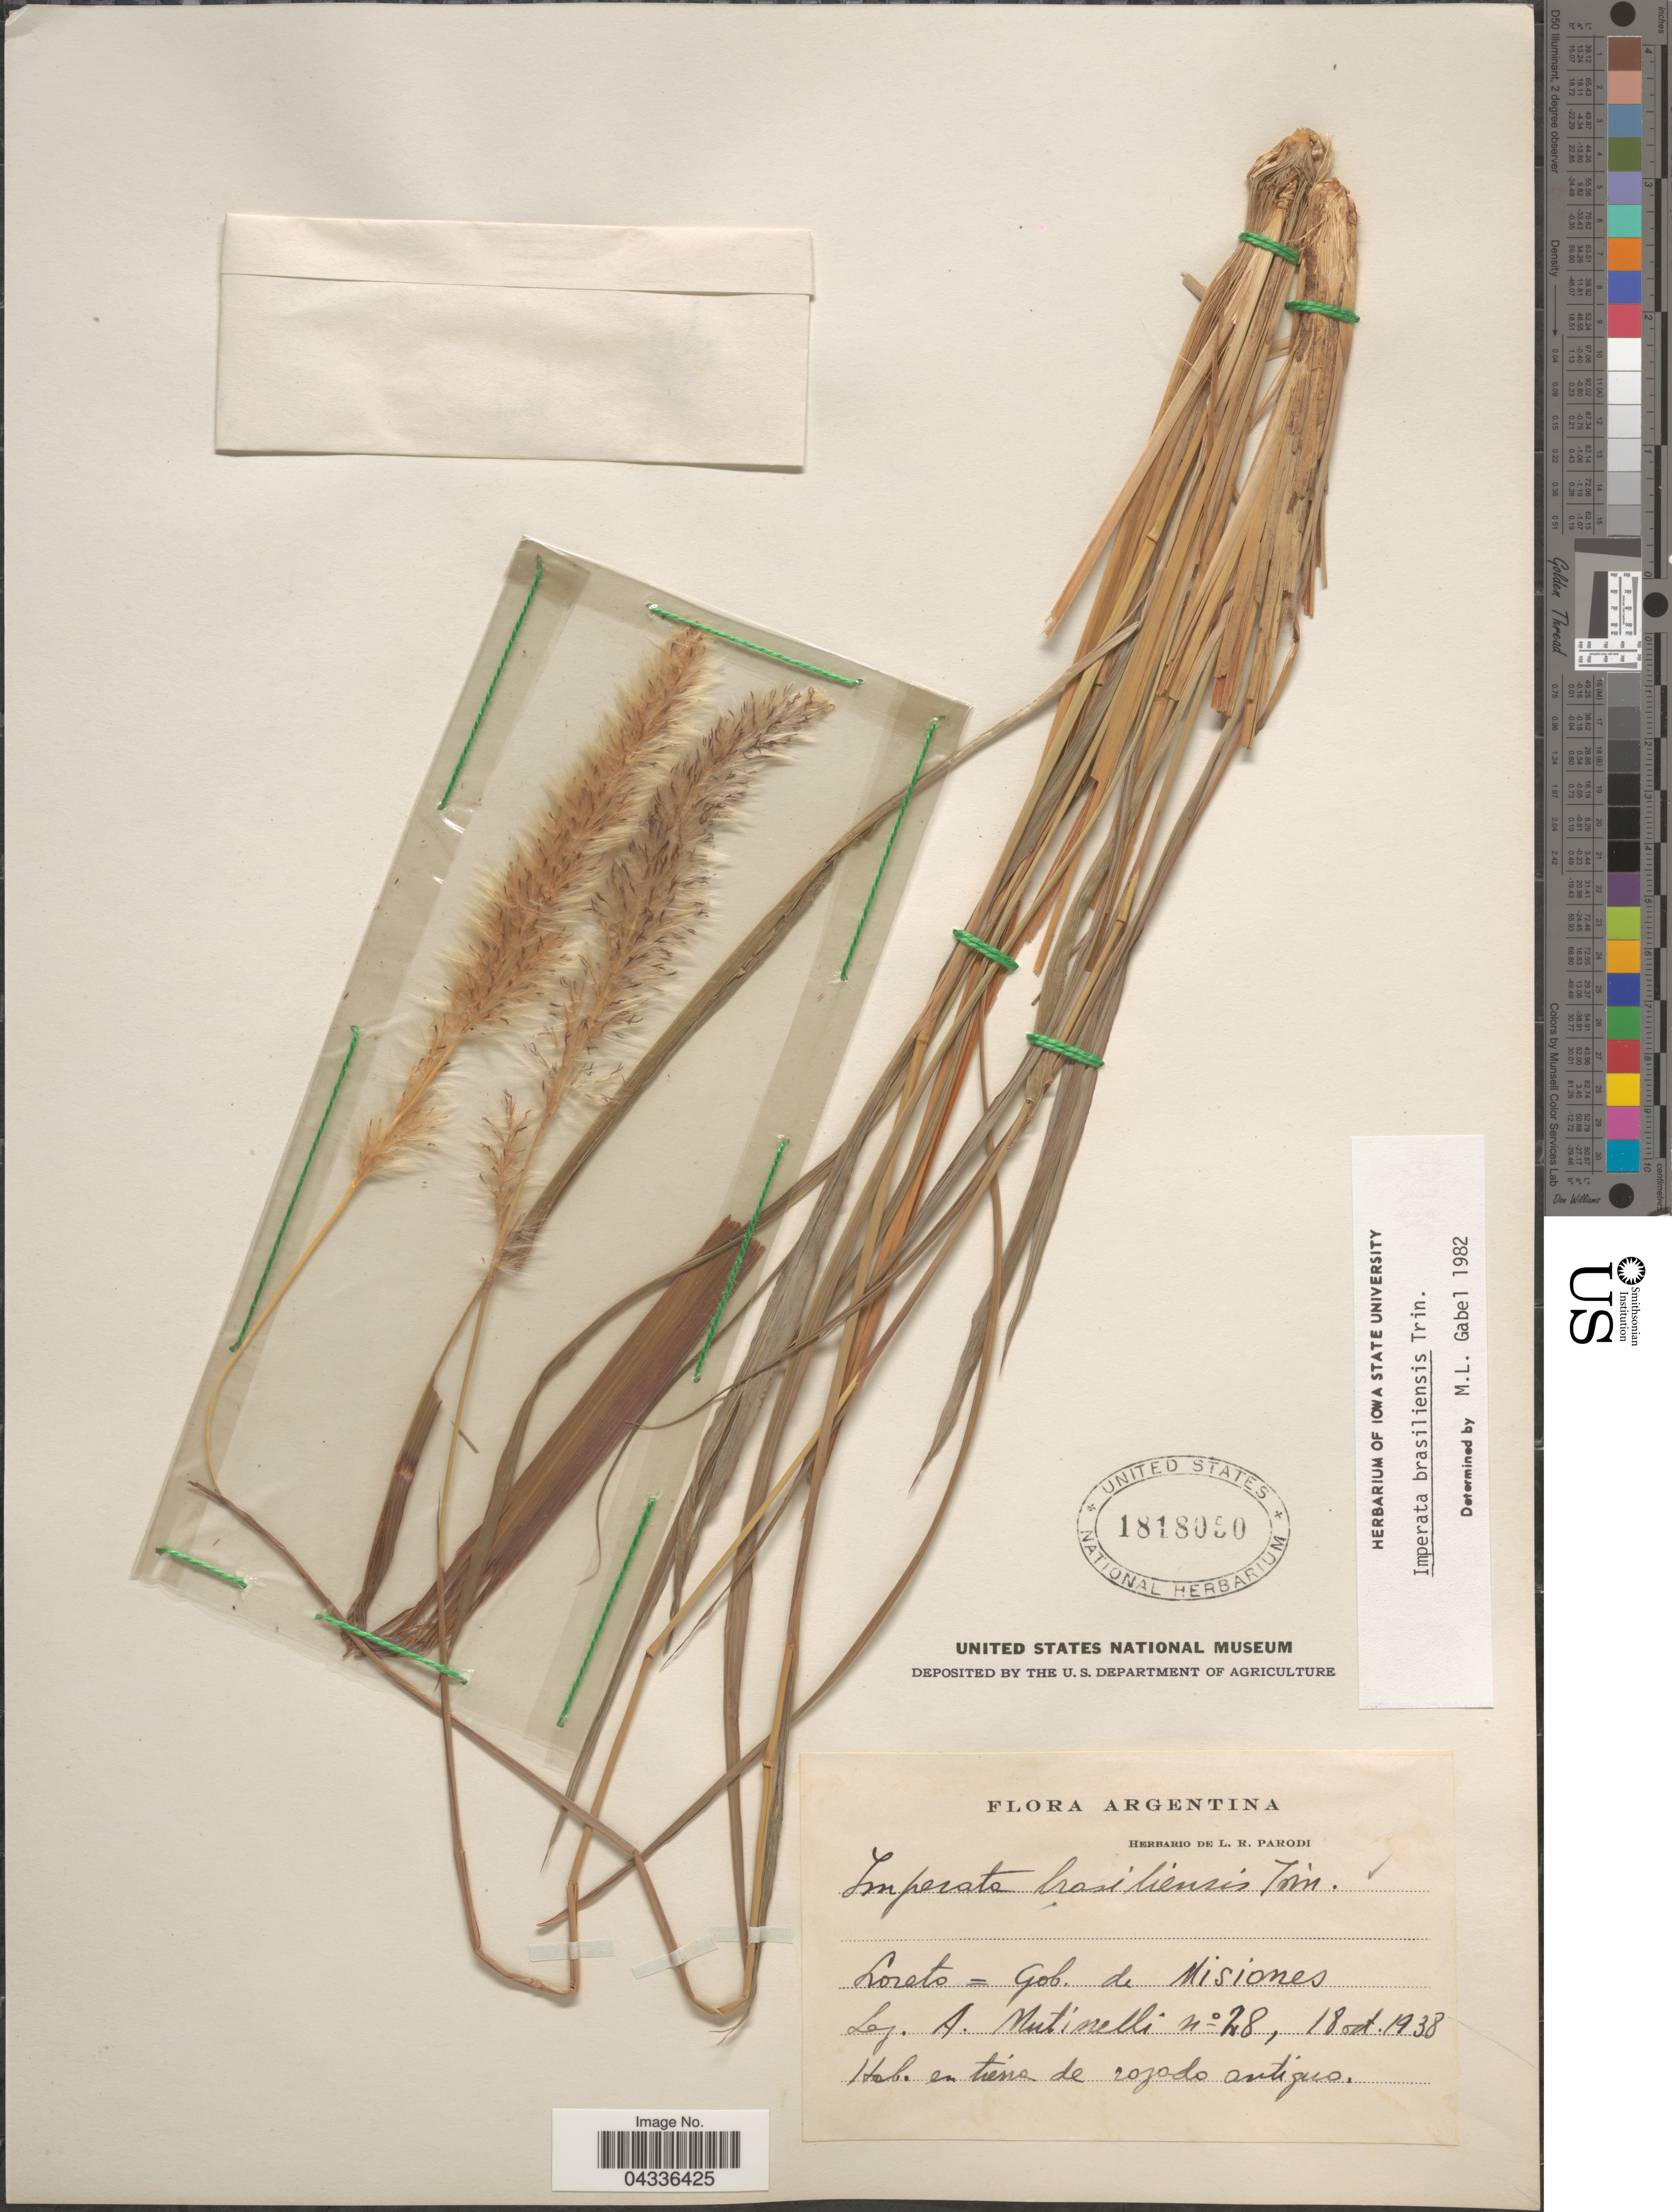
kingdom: Plantae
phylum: Tracheophyta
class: Liliopsida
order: Poales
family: Poaceae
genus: Imperata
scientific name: Imperata brasiliensis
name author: Trin.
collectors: A. Mutinelli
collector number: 28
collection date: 1938-10-18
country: Argentina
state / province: Misiones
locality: Loreto=Gob. de Misiones.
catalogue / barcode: US 1818050